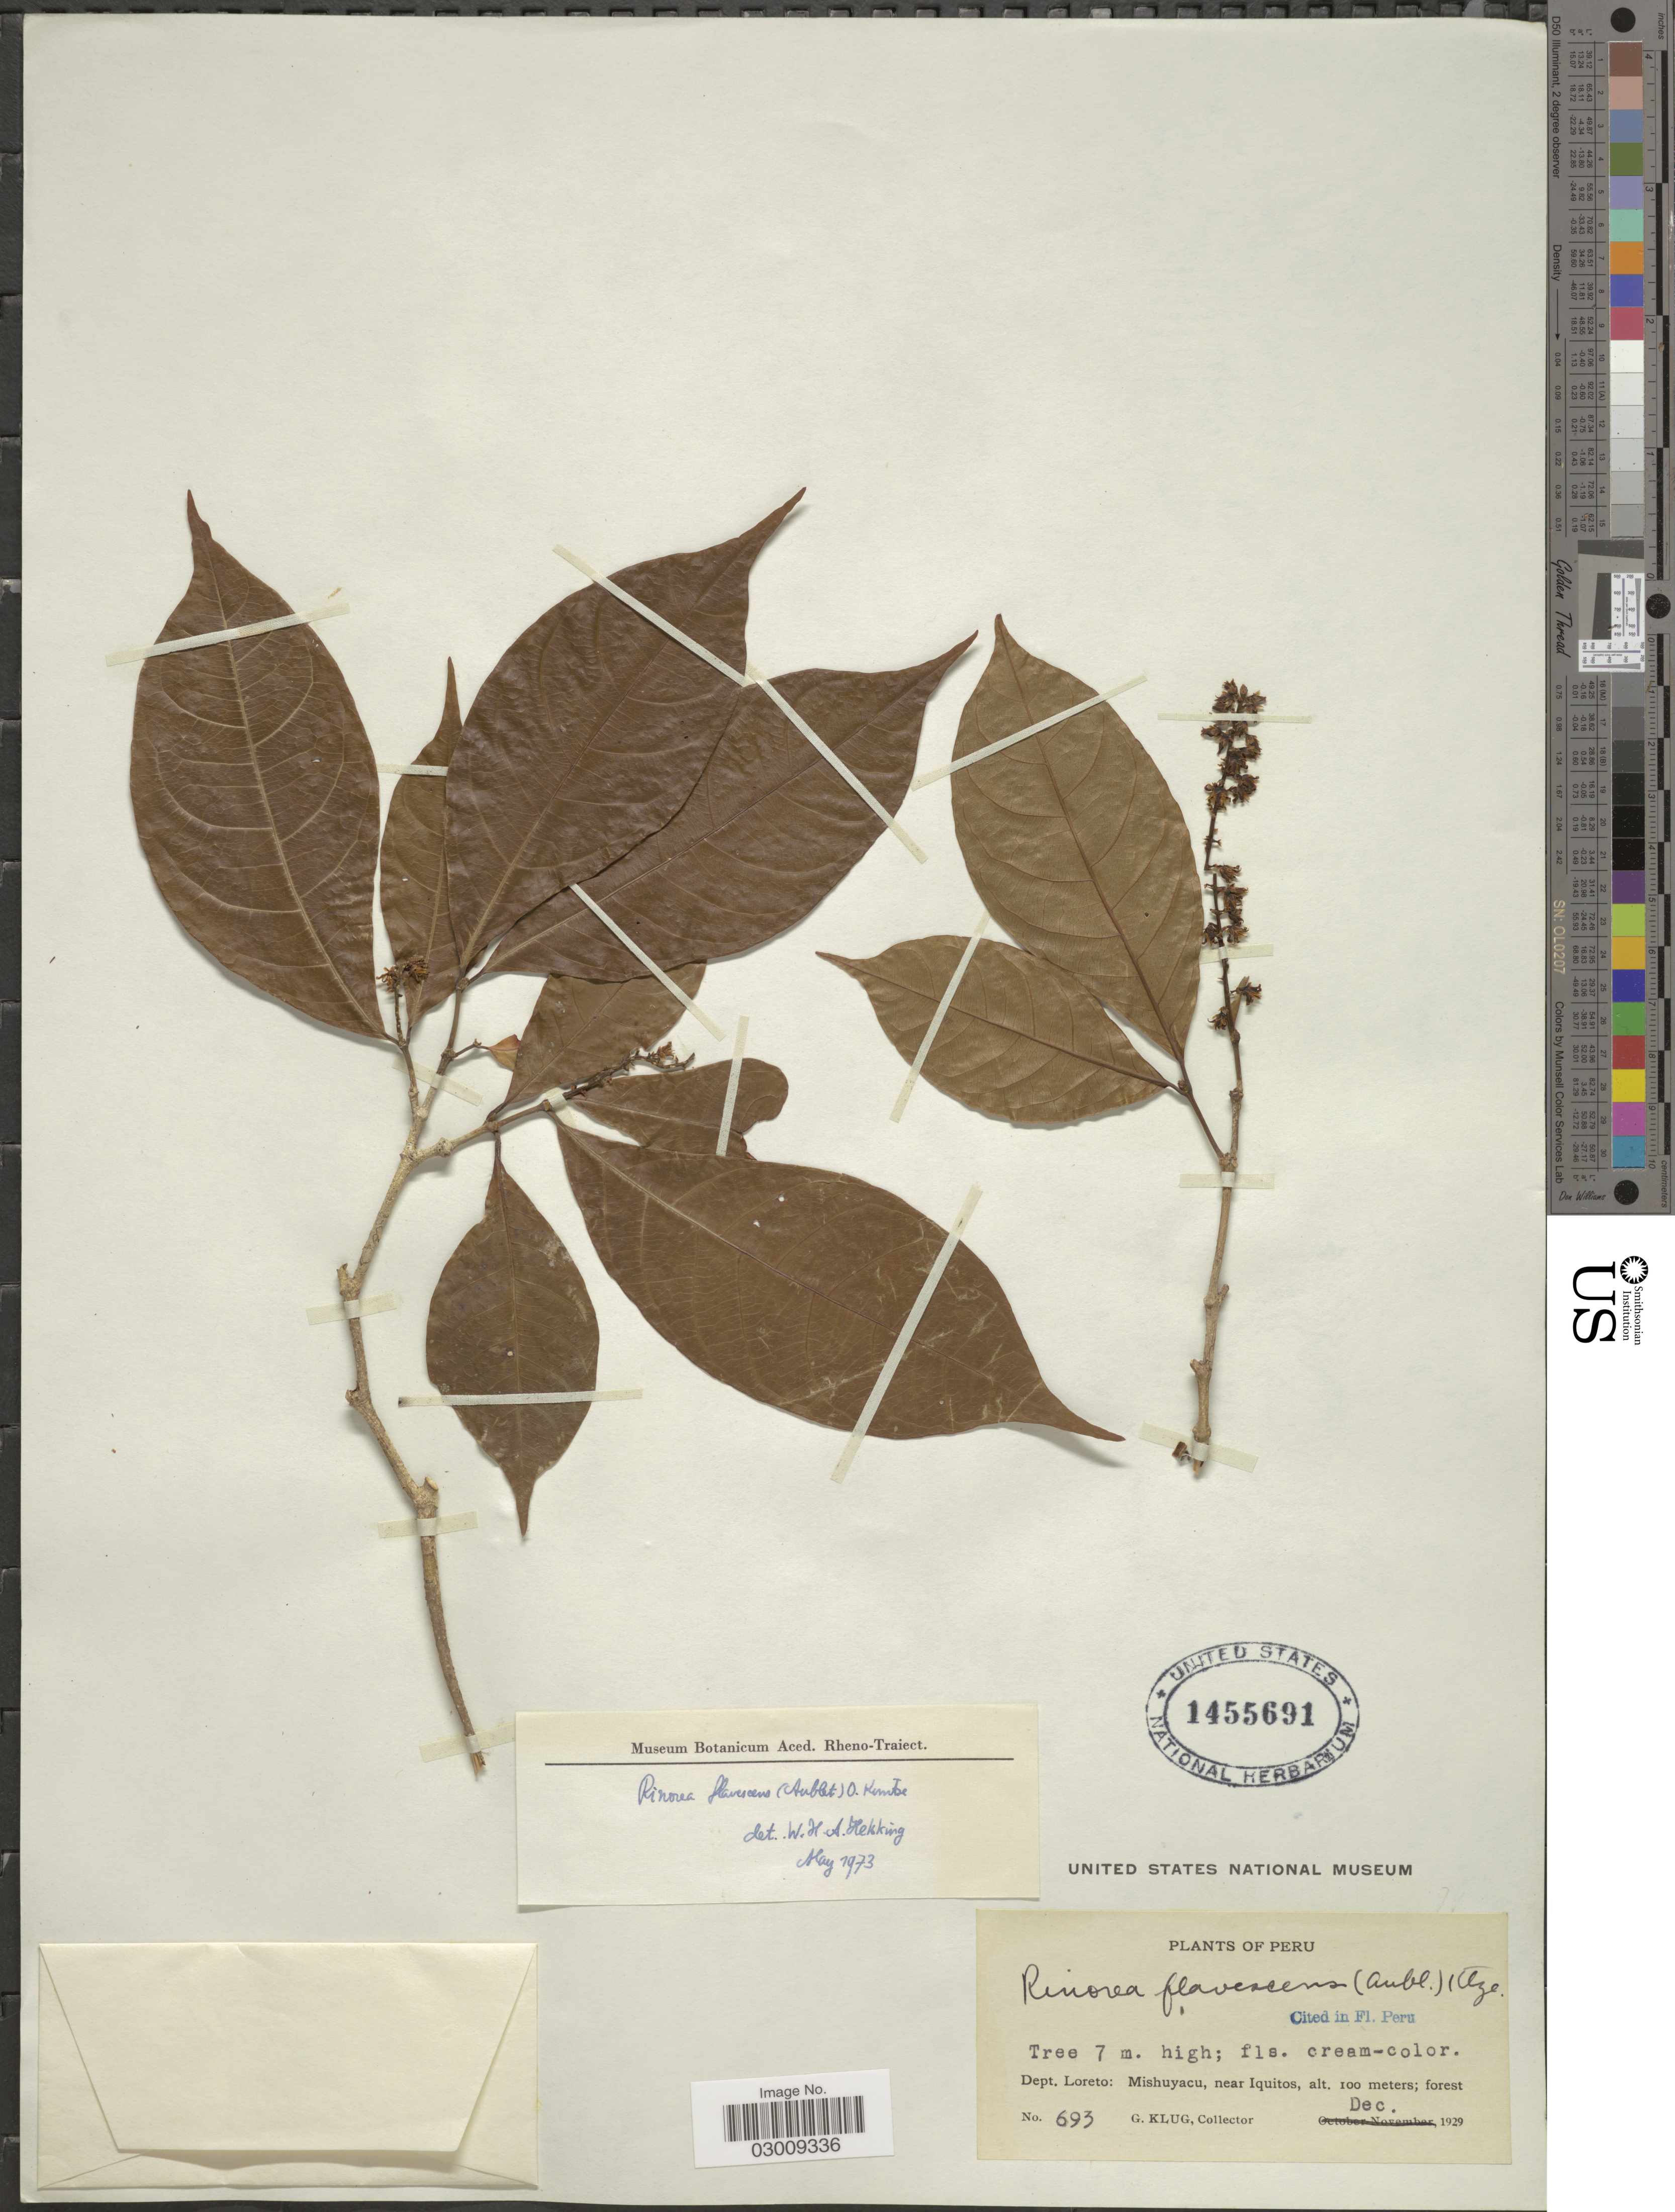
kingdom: Plantae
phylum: Tracheophyta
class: Magnoliopsida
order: Malpighiales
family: Violaceae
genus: Rinorea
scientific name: Rinorea flavescens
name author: (Aubl.) Kuntze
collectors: G. Klug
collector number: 693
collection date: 1929-12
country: Peru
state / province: Loreto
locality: Dept. Loreto: Mishuyacu, near Iquitos.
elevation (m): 100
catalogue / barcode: US 1455691